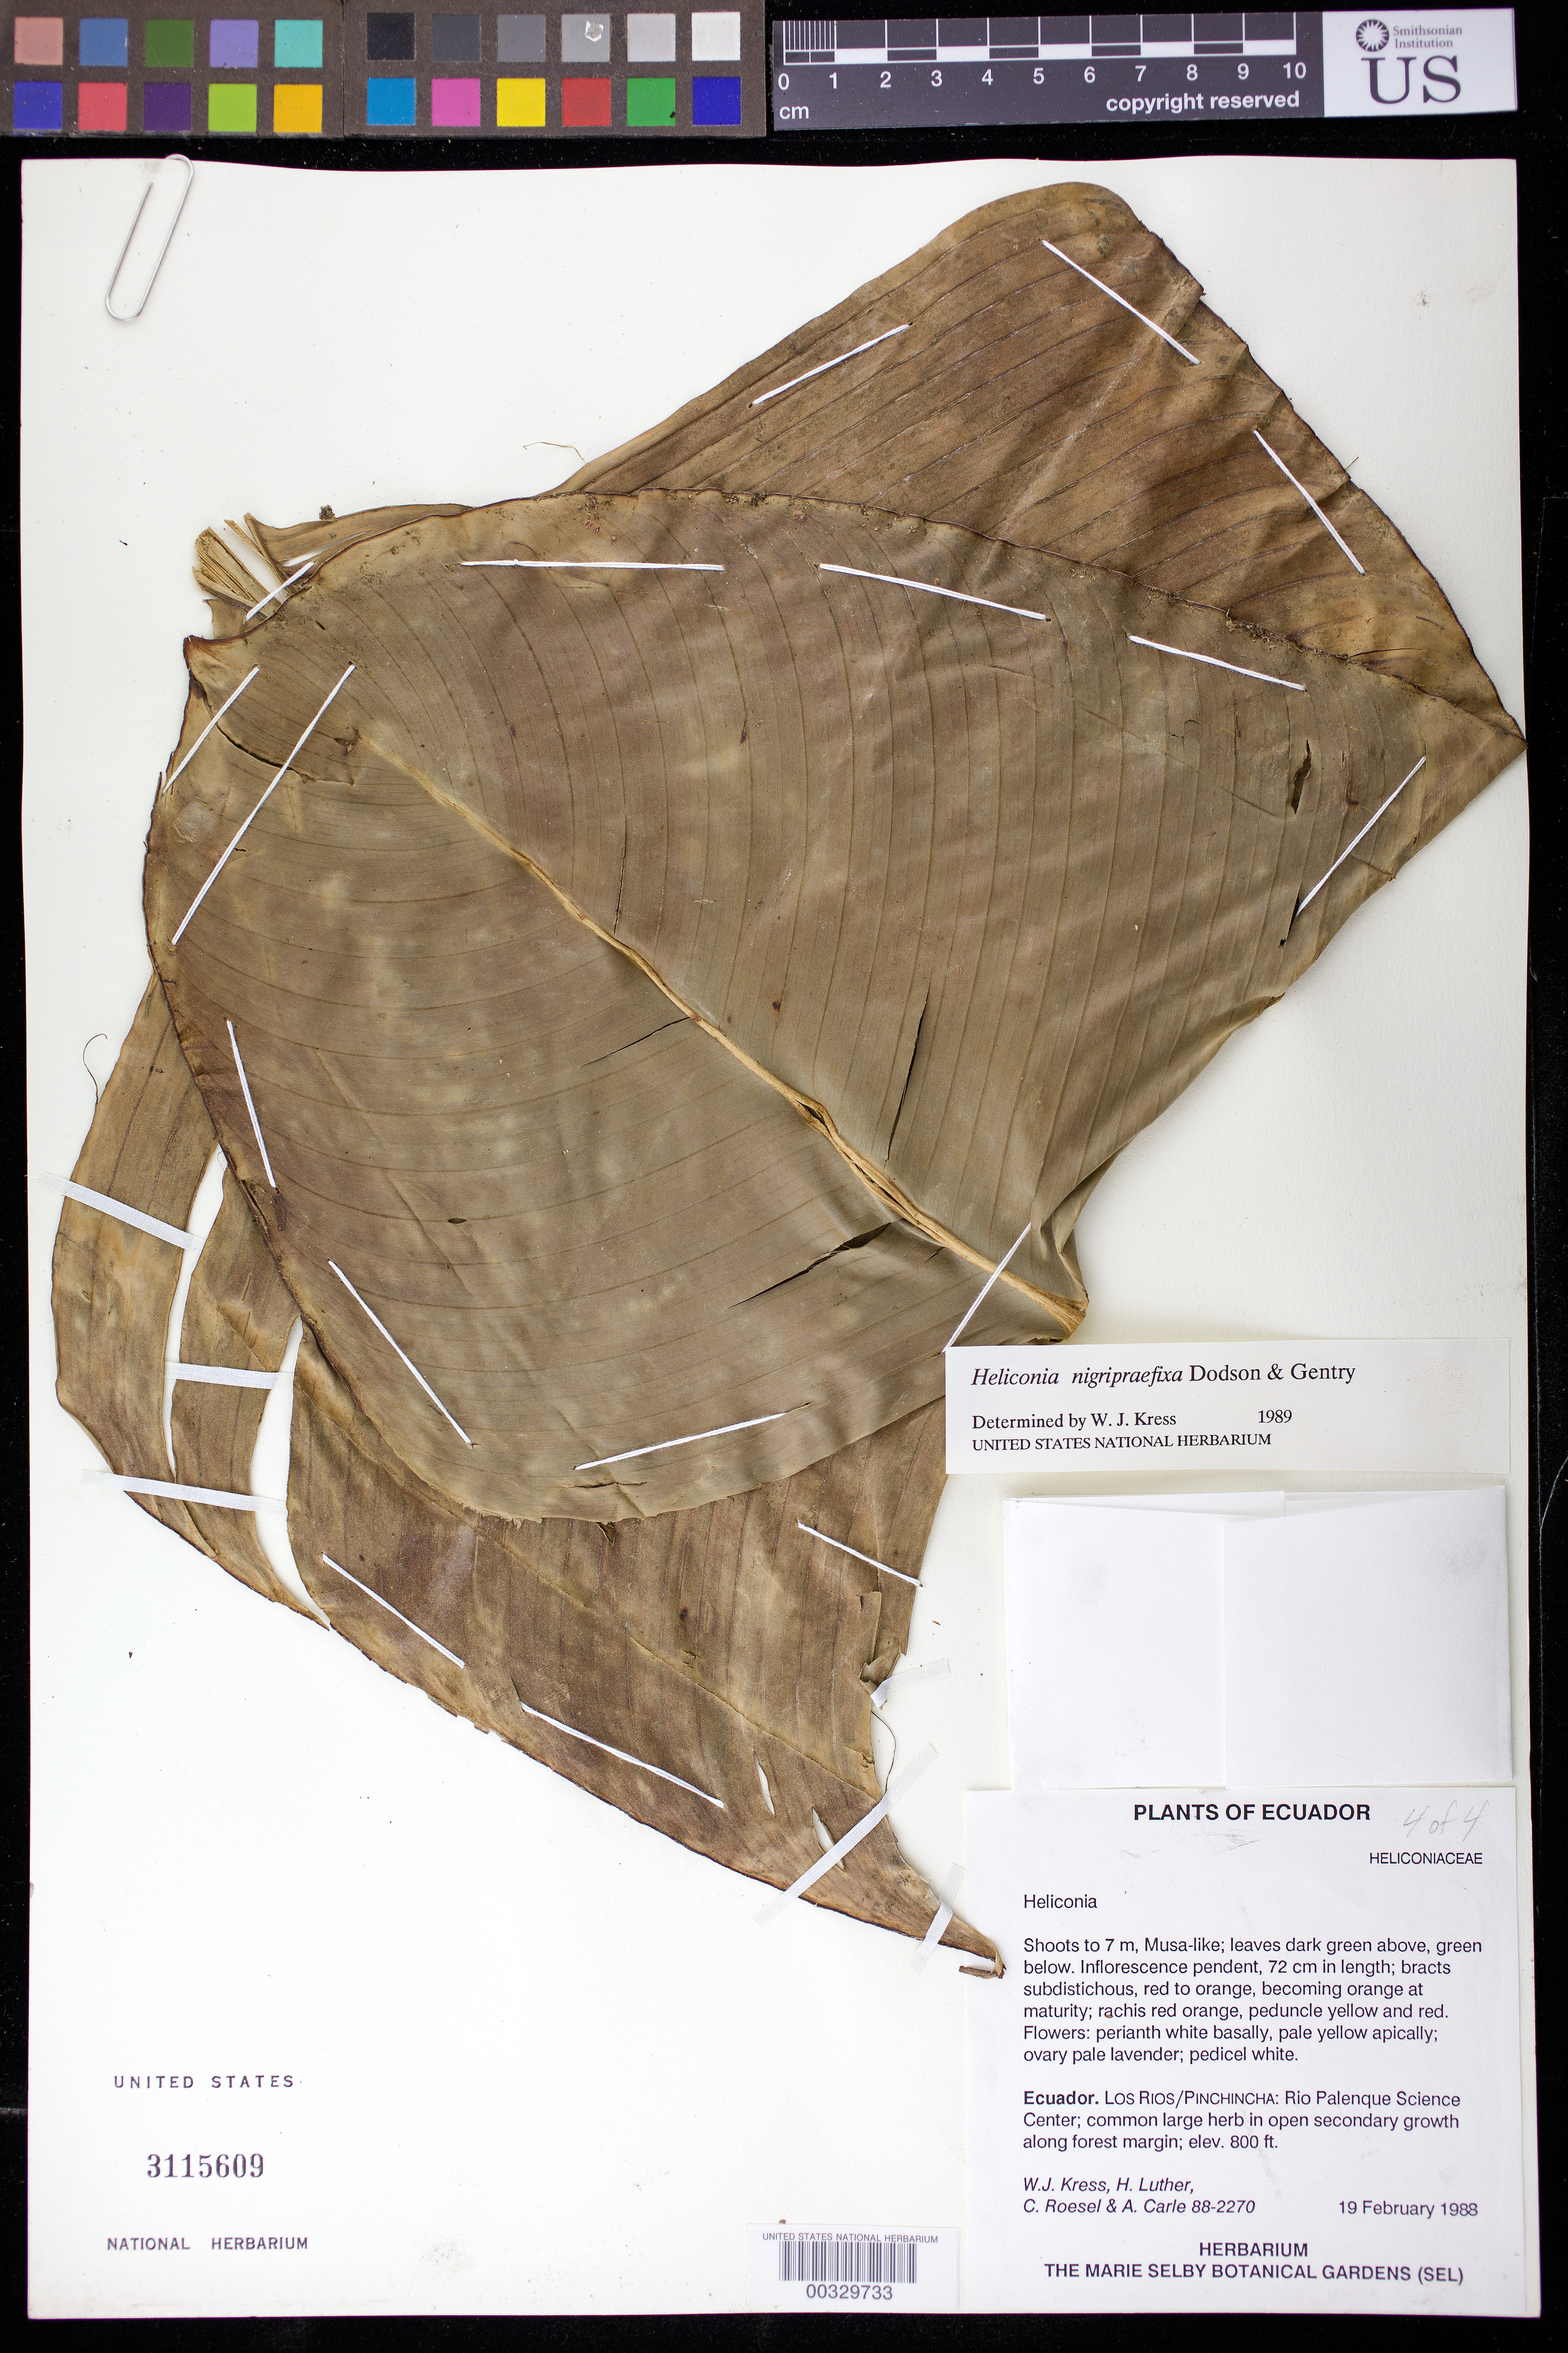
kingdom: Plantae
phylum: Tracheophyta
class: Liliopsida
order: Zingiberales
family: Heliconiaceae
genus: Heliconia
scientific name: Heliconia nigripraefixa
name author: Dodson & Gentry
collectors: W. J. Kress, Harry E. Luther, C. S. Roesel & A. Carle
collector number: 88-2270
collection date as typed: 19 Feb 1988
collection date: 1988-02-19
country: Ecuador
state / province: Los Ríos / Pichincha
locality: Rio palenque science center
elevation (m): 244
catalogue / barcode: US 3115609